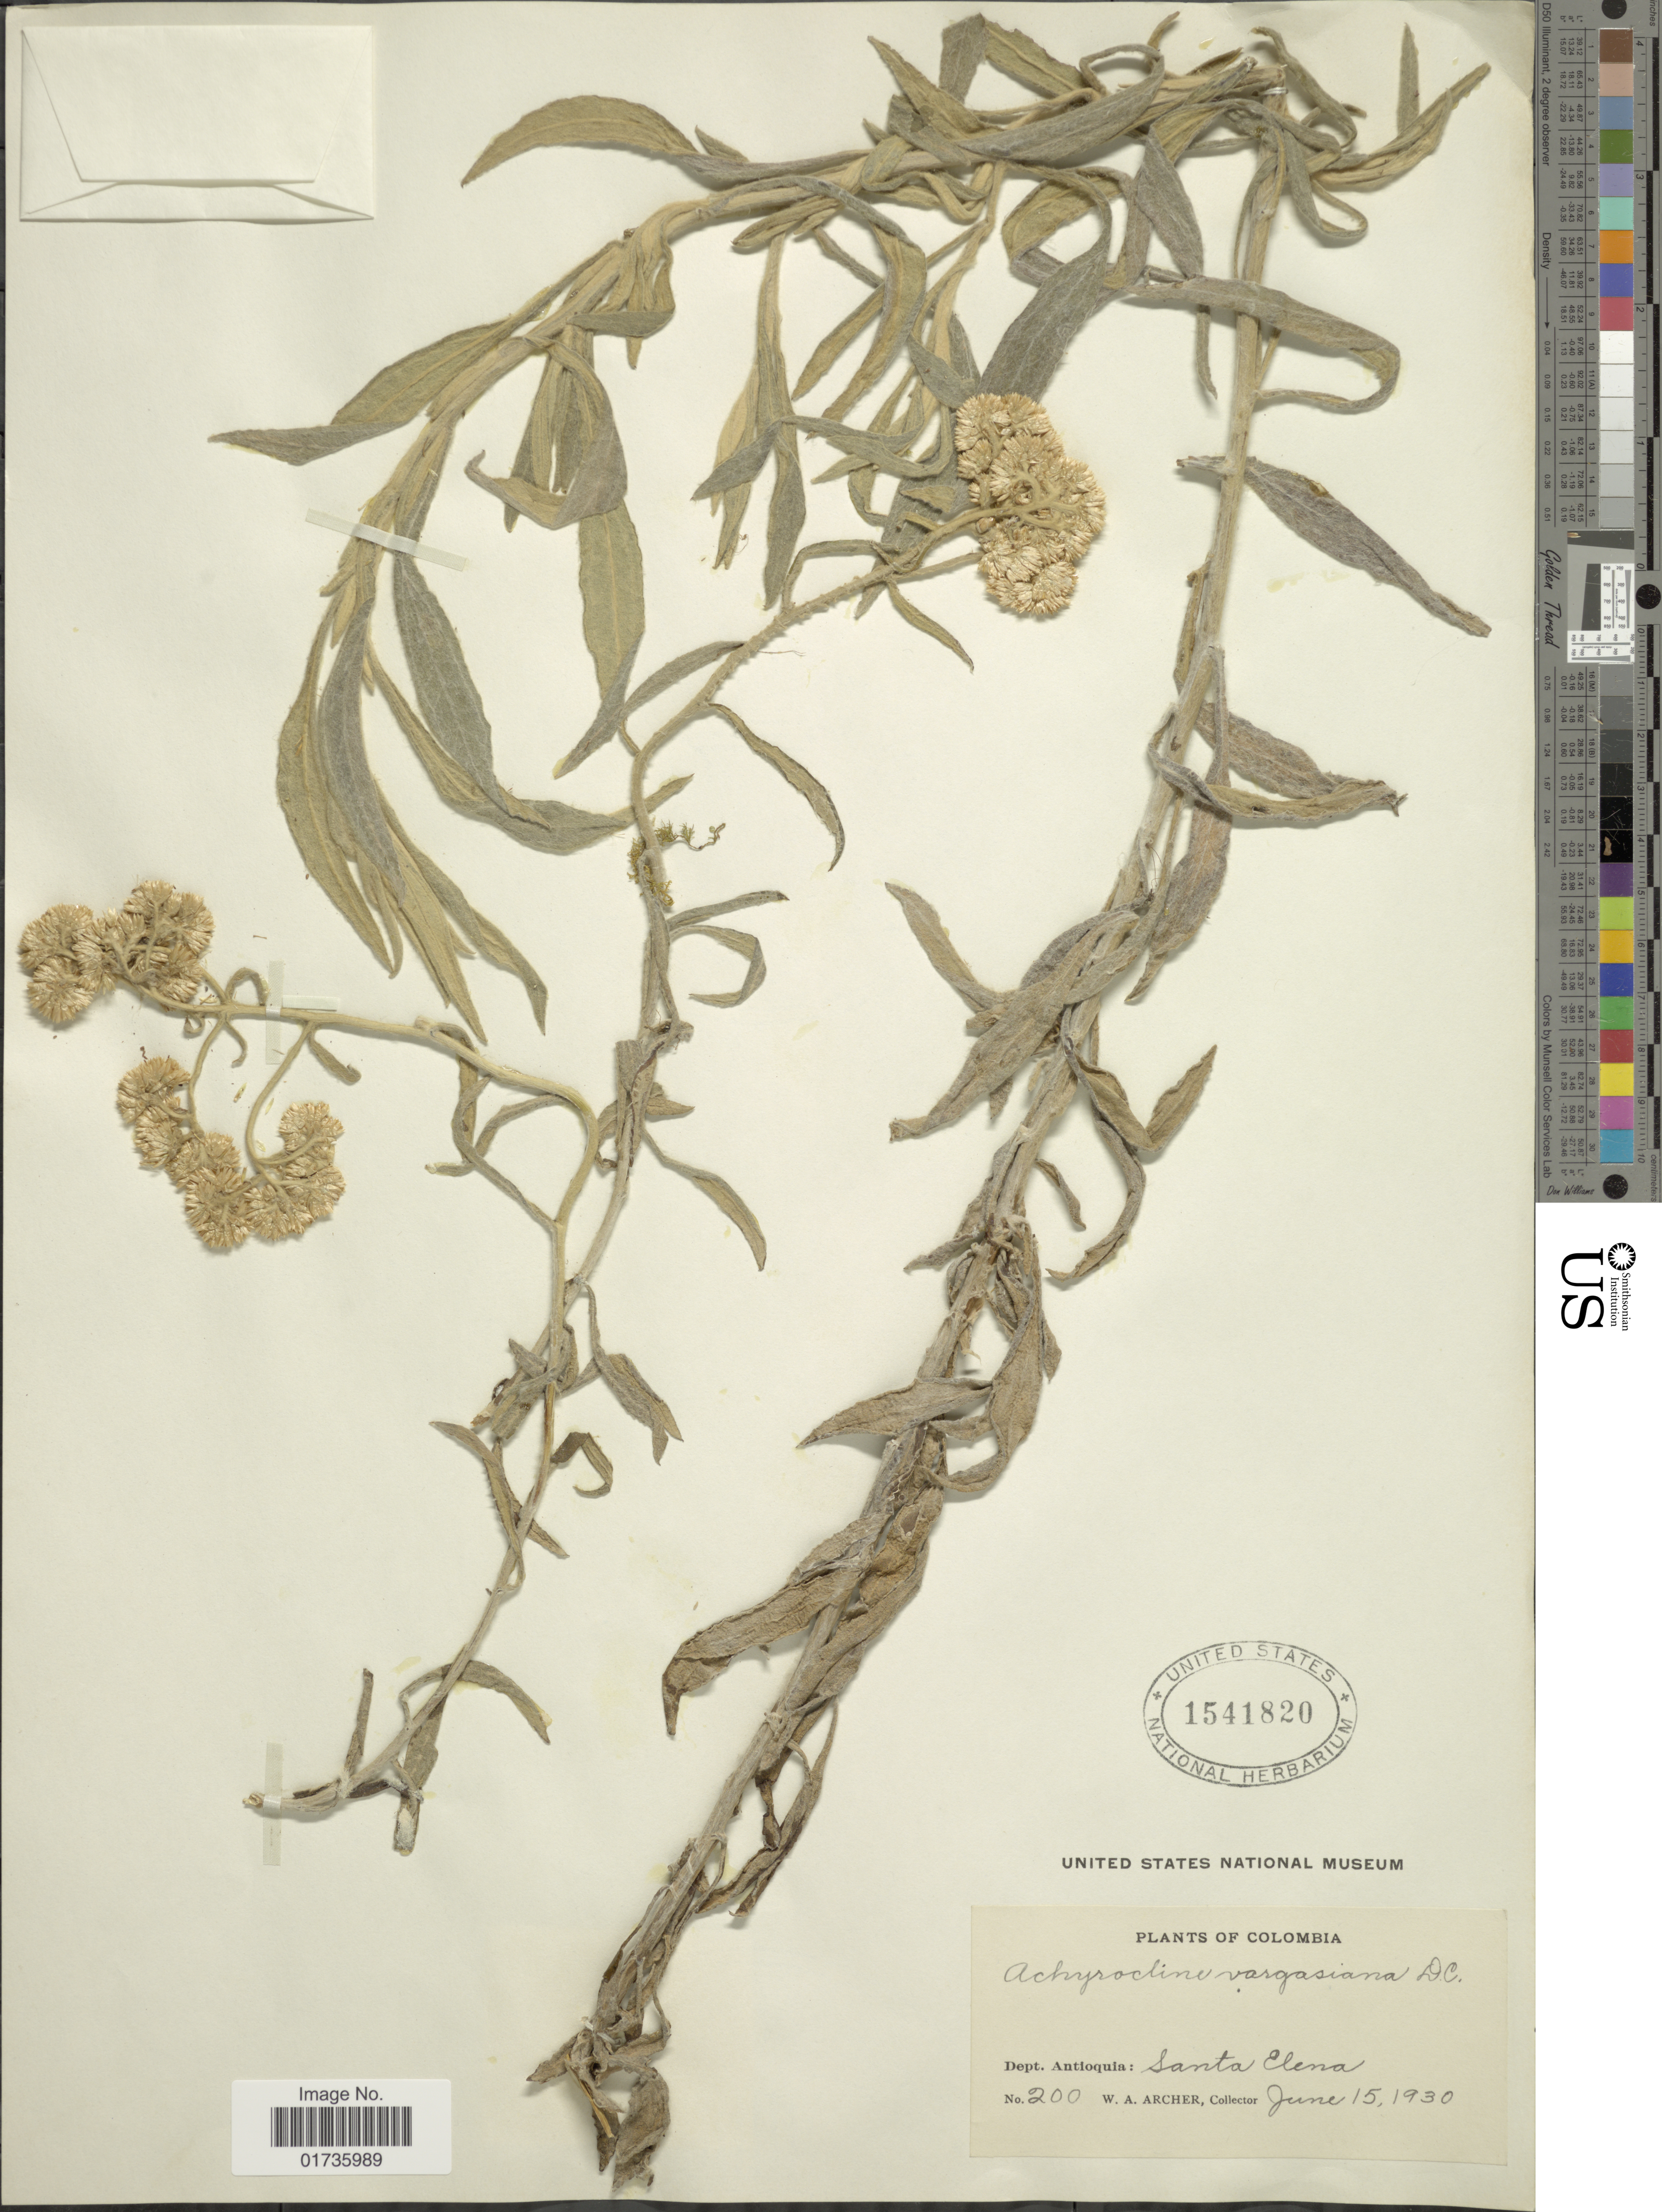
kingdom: Plantae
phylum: Tracheophyta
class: Magnoliopsida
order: Asterales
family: Asteraceae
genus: Achyrocline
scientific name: Achyrocline vargasiana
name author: DC.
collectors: W. A. Archer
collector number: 200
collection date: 1930-06-15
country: Colombia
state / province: Antioquia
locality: Dept. Antioquia: Santa Elena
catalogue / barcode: US 1541820